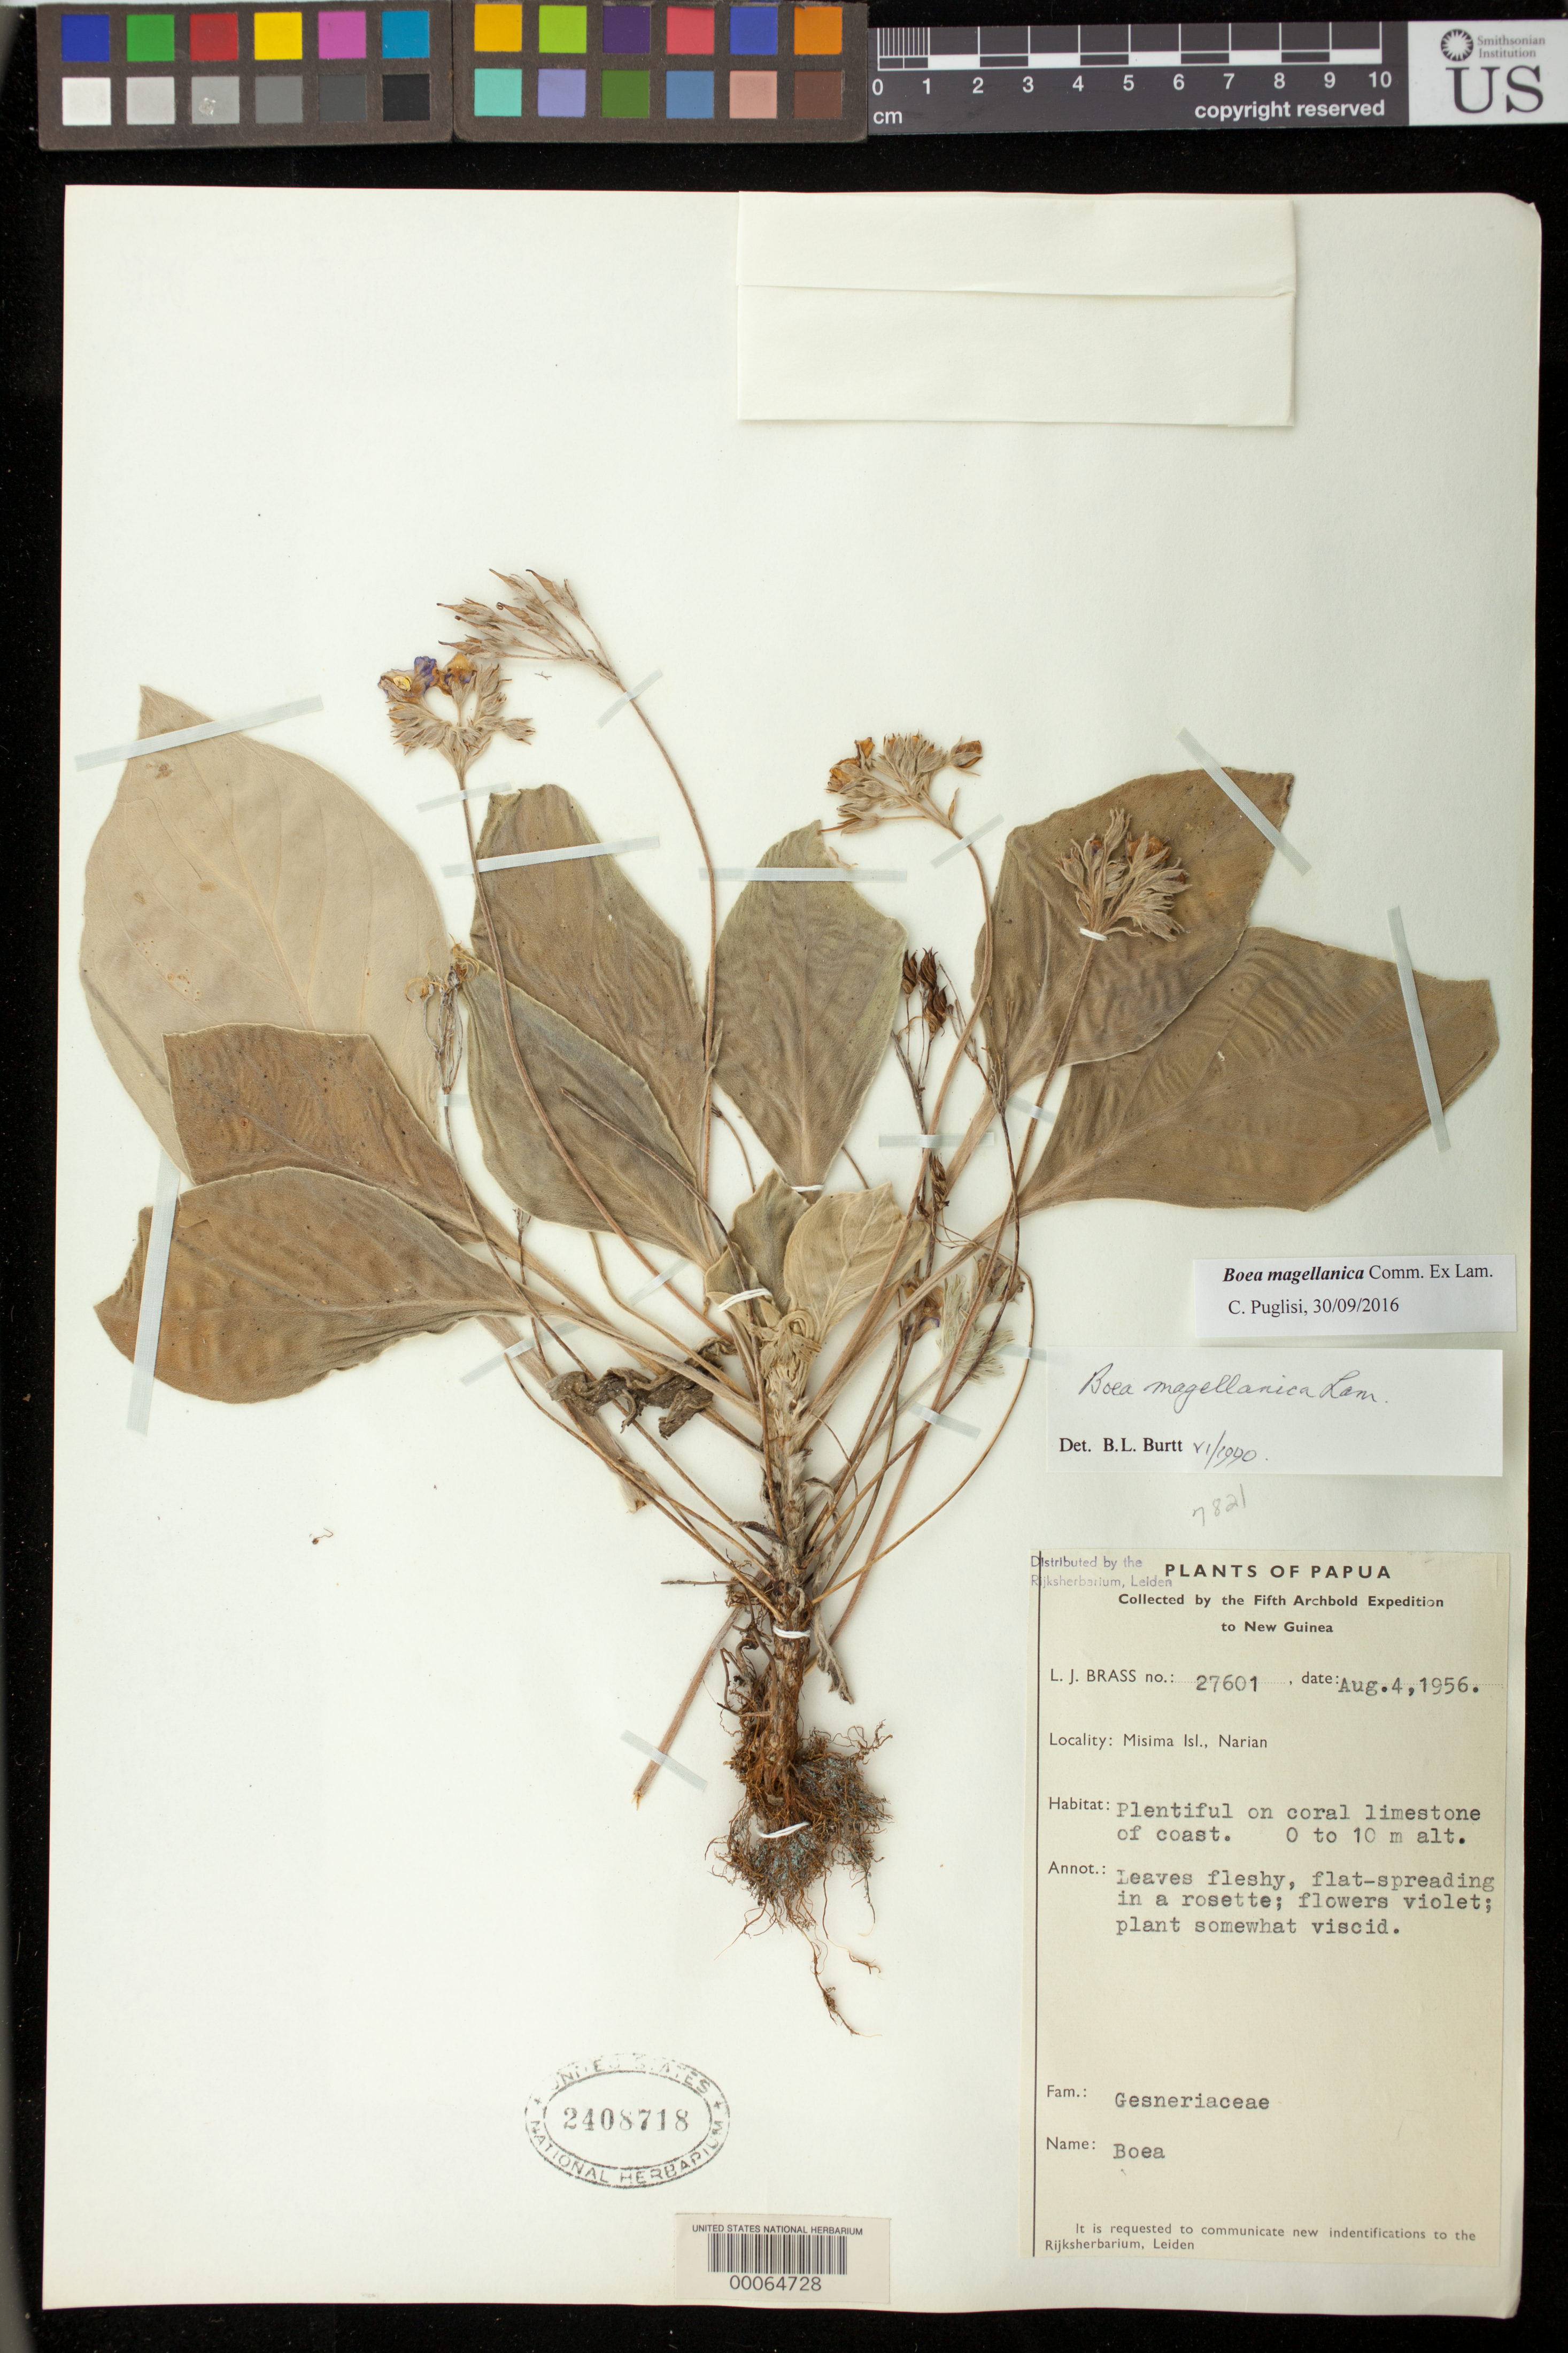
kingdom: Plantae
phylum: Tracheophyta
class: Magnoliopsida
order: Lamiales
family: Gesneriaceae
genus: Boea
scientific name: Boea magellanica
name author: Lam.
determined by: Burtt, B. L.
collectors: L. J. Brass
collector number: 27601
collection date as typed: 04 Aug 1956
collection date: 1956-08-04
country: Papua New Guinea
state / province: Milne Bay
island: Misima I.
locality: Louisade arch., Misima i., Narian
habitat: Coral limestone of the coast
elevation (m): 0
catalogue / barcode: US 2408718